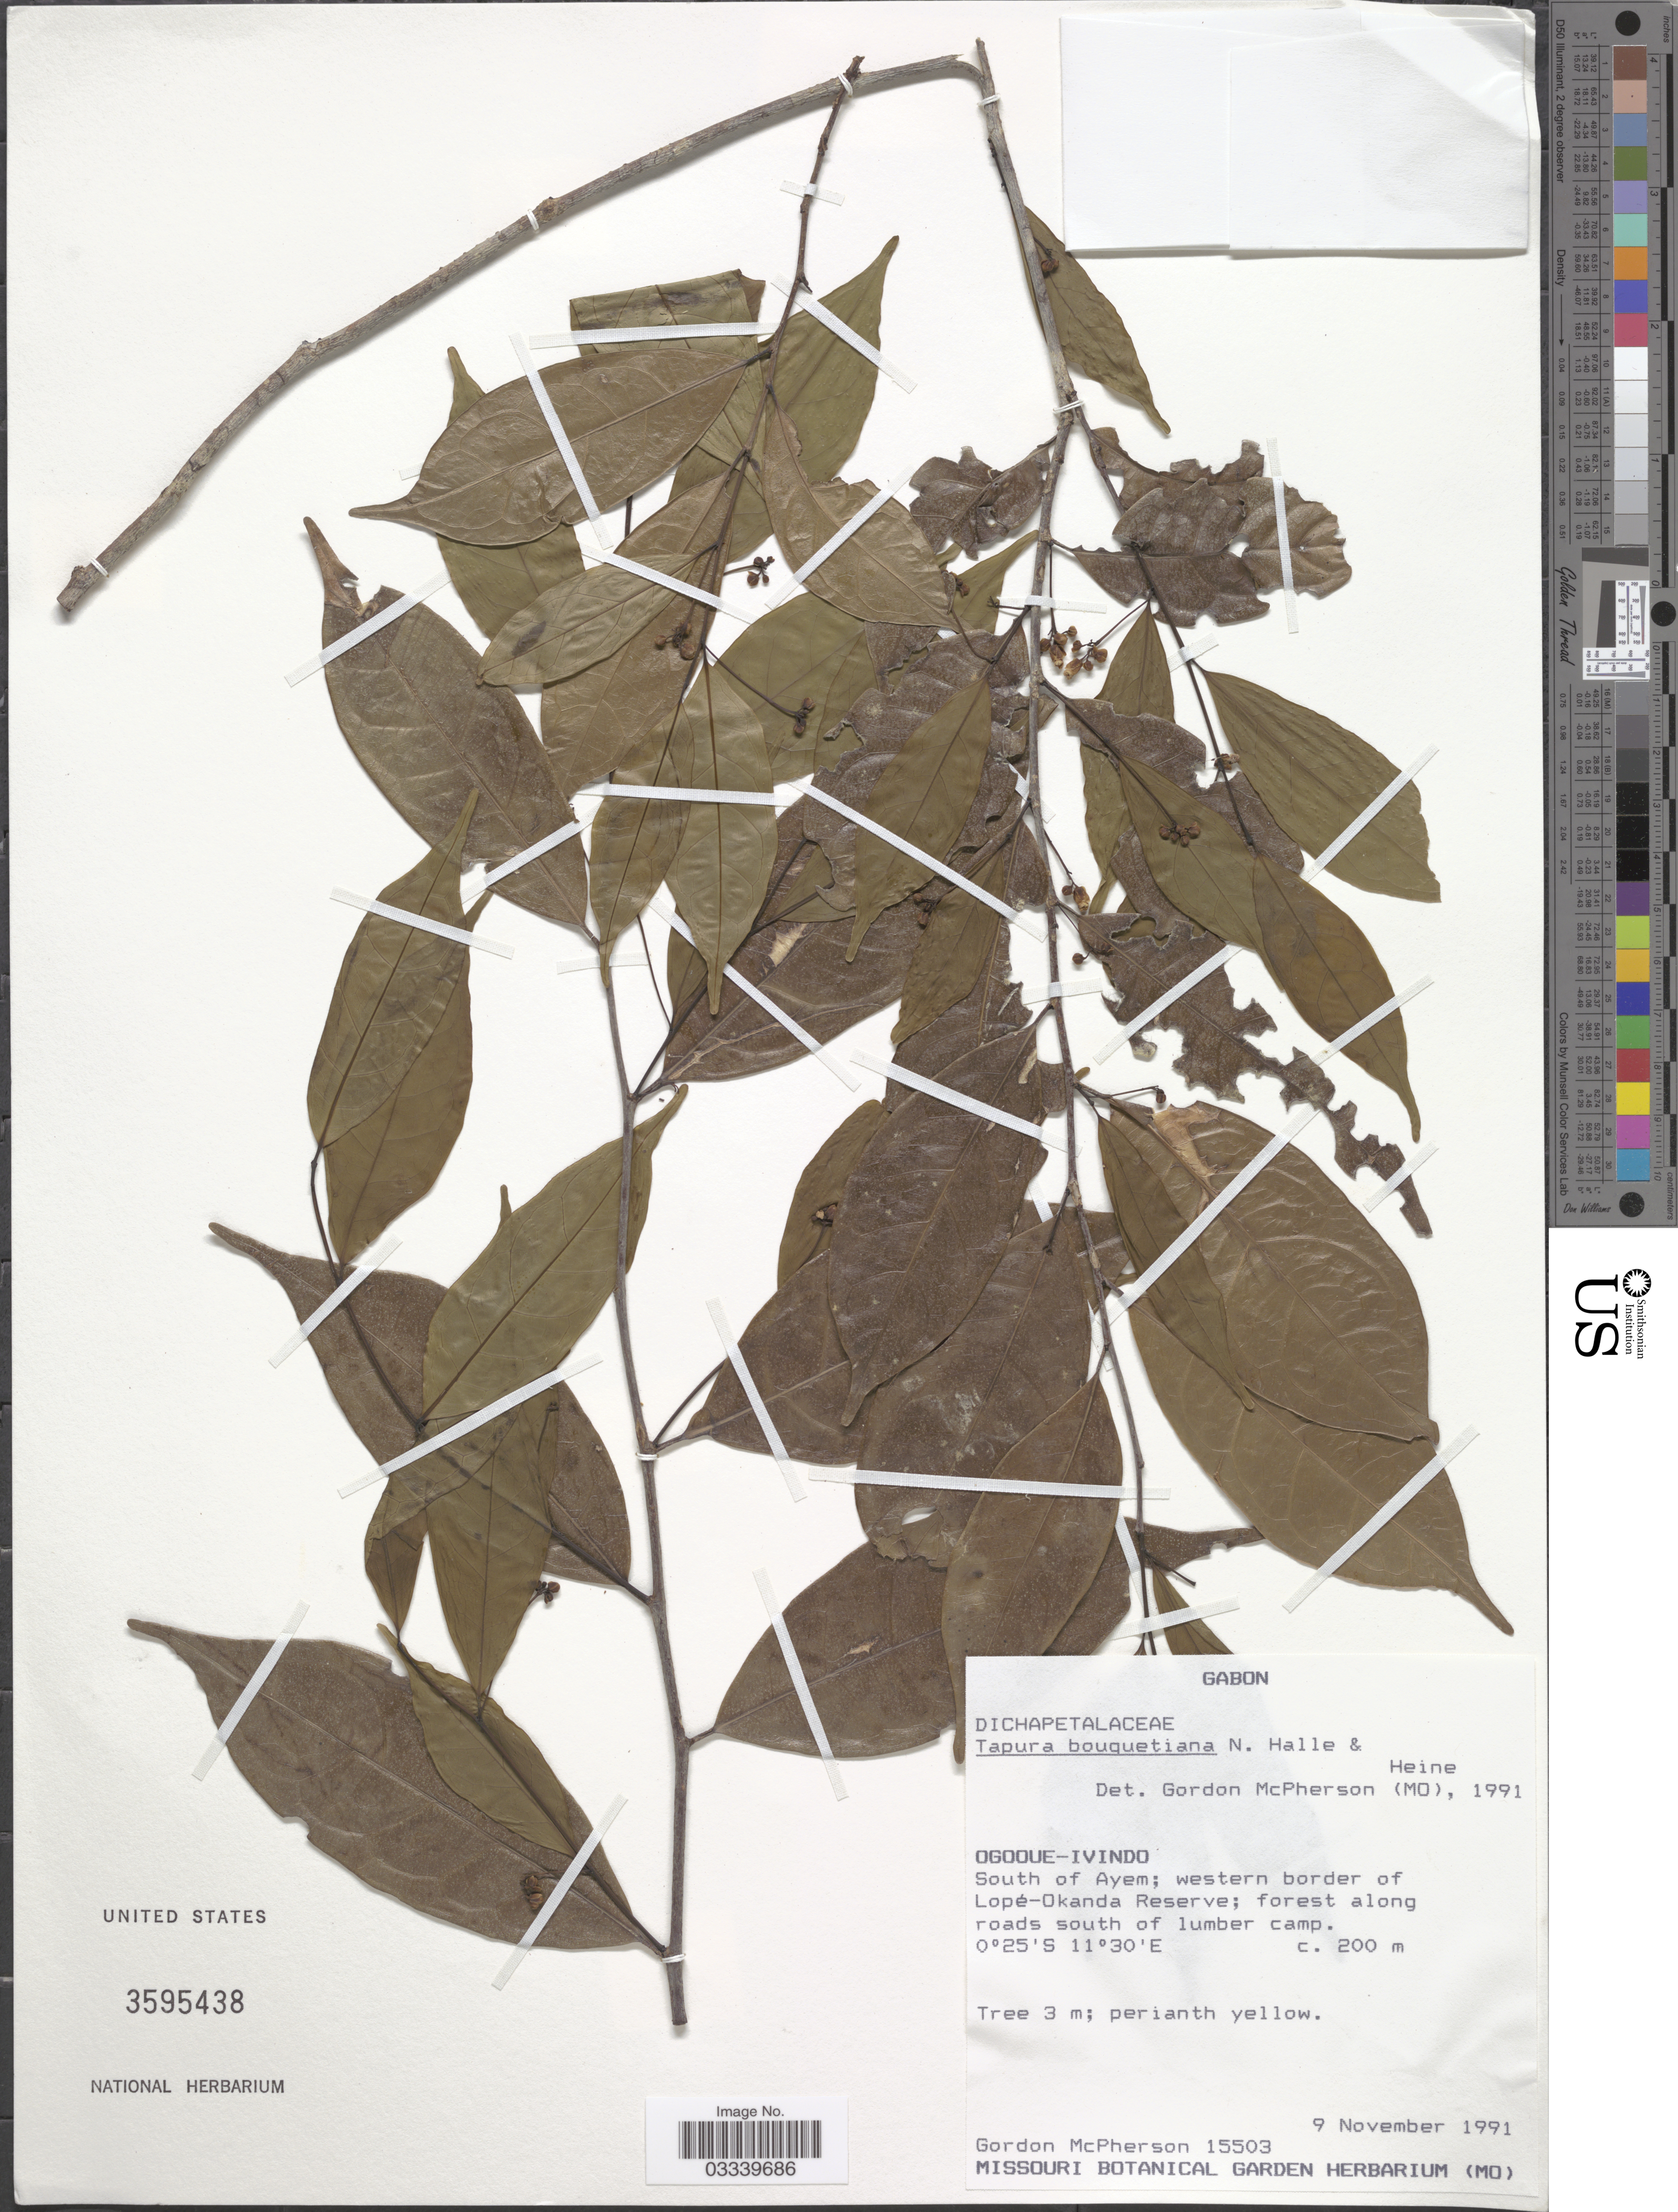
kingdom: Plantae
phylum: Tracheophyta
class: Magnoliopsida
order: Malpighiales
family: Dichapetalaceae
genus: Tapura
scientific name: Tapura bouquetiana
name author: N. Hallé & Heine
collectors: G. D. McPherson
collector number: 15503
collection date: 1991-11-09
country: Gabon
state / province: Ogooue-Ivindo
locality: South of Ayem; western border of Lopé-Okanda Reserve; forest along roads south of lumber camp.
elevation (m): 200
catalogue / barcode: US 3595438